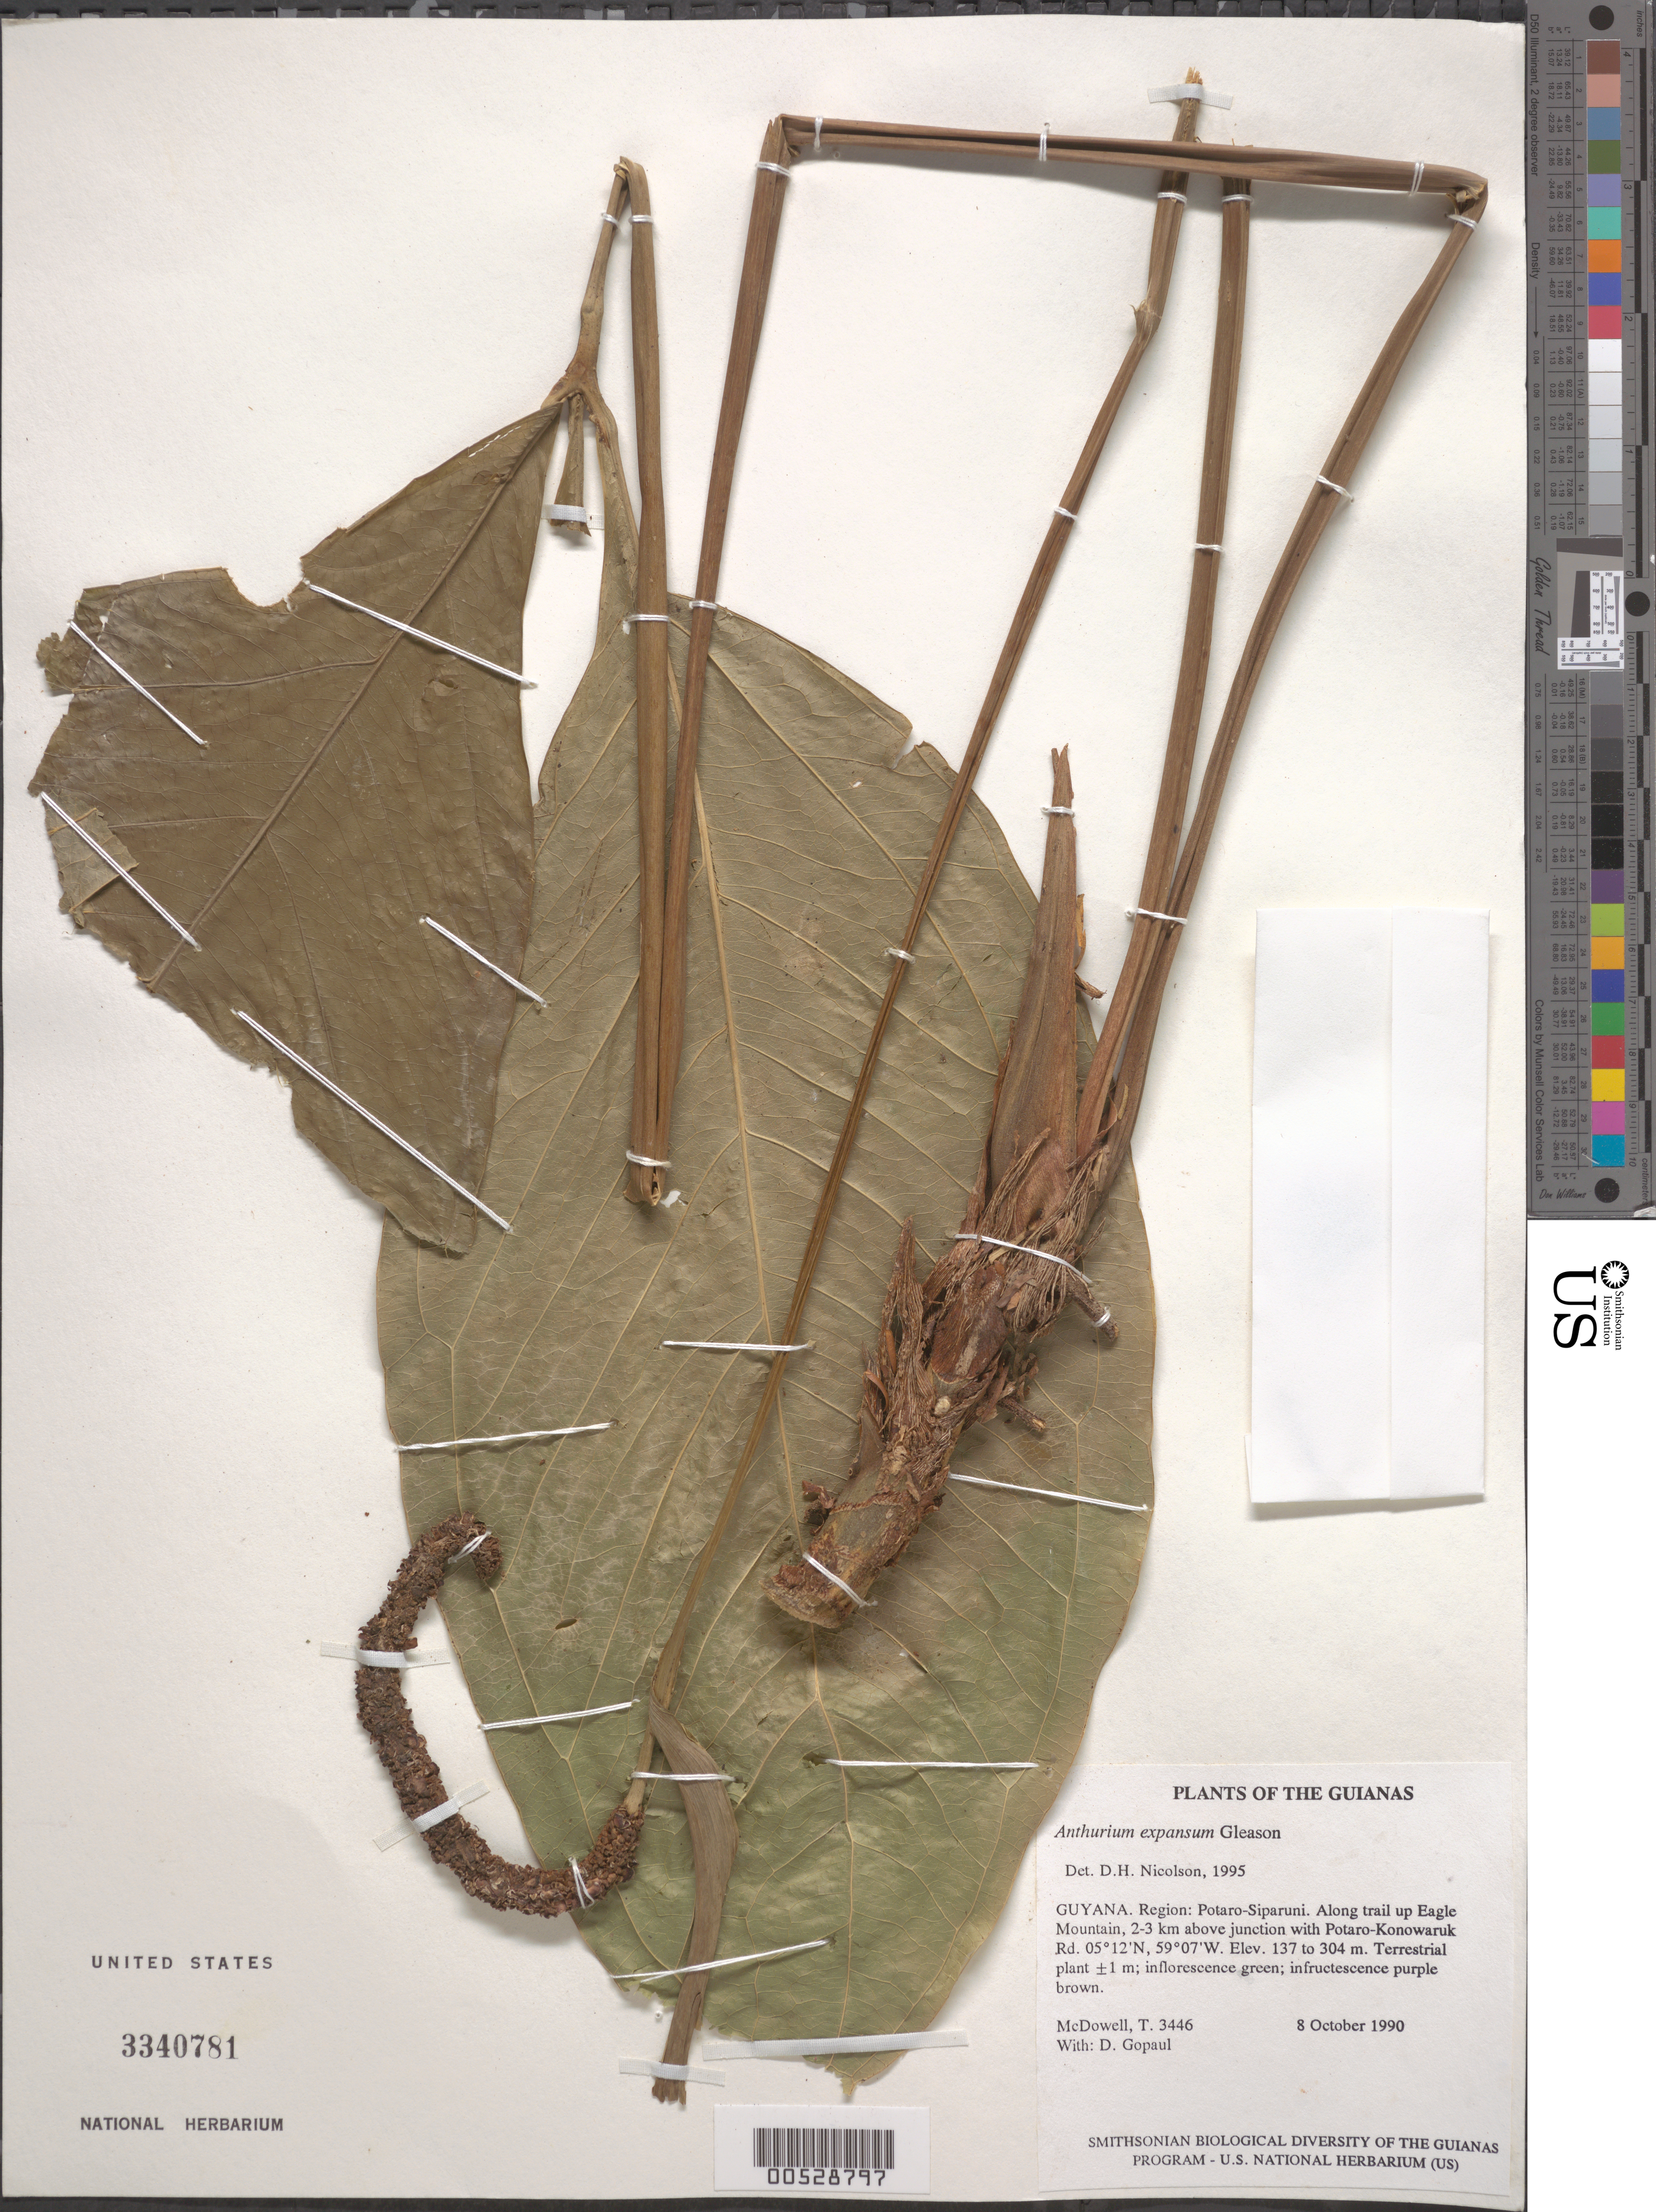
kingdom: Plantae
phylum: Tracheophyta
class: Liliopsida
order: Alismatales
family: Araceae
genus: Anthurium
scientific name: Anthurium expansum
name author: Gleason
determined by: Nicolson, Dan H.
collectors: T. McDowell & D. Gopaul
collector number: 3446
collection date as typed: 8 October 1990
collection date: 1990-10-08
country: Guyana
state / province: Potaro-Siparuni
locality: Along trail up Eagle Mountain, 2-3 km above junction with Potaro-Konowaruk Rd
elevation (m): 137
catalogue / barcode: US 3340781